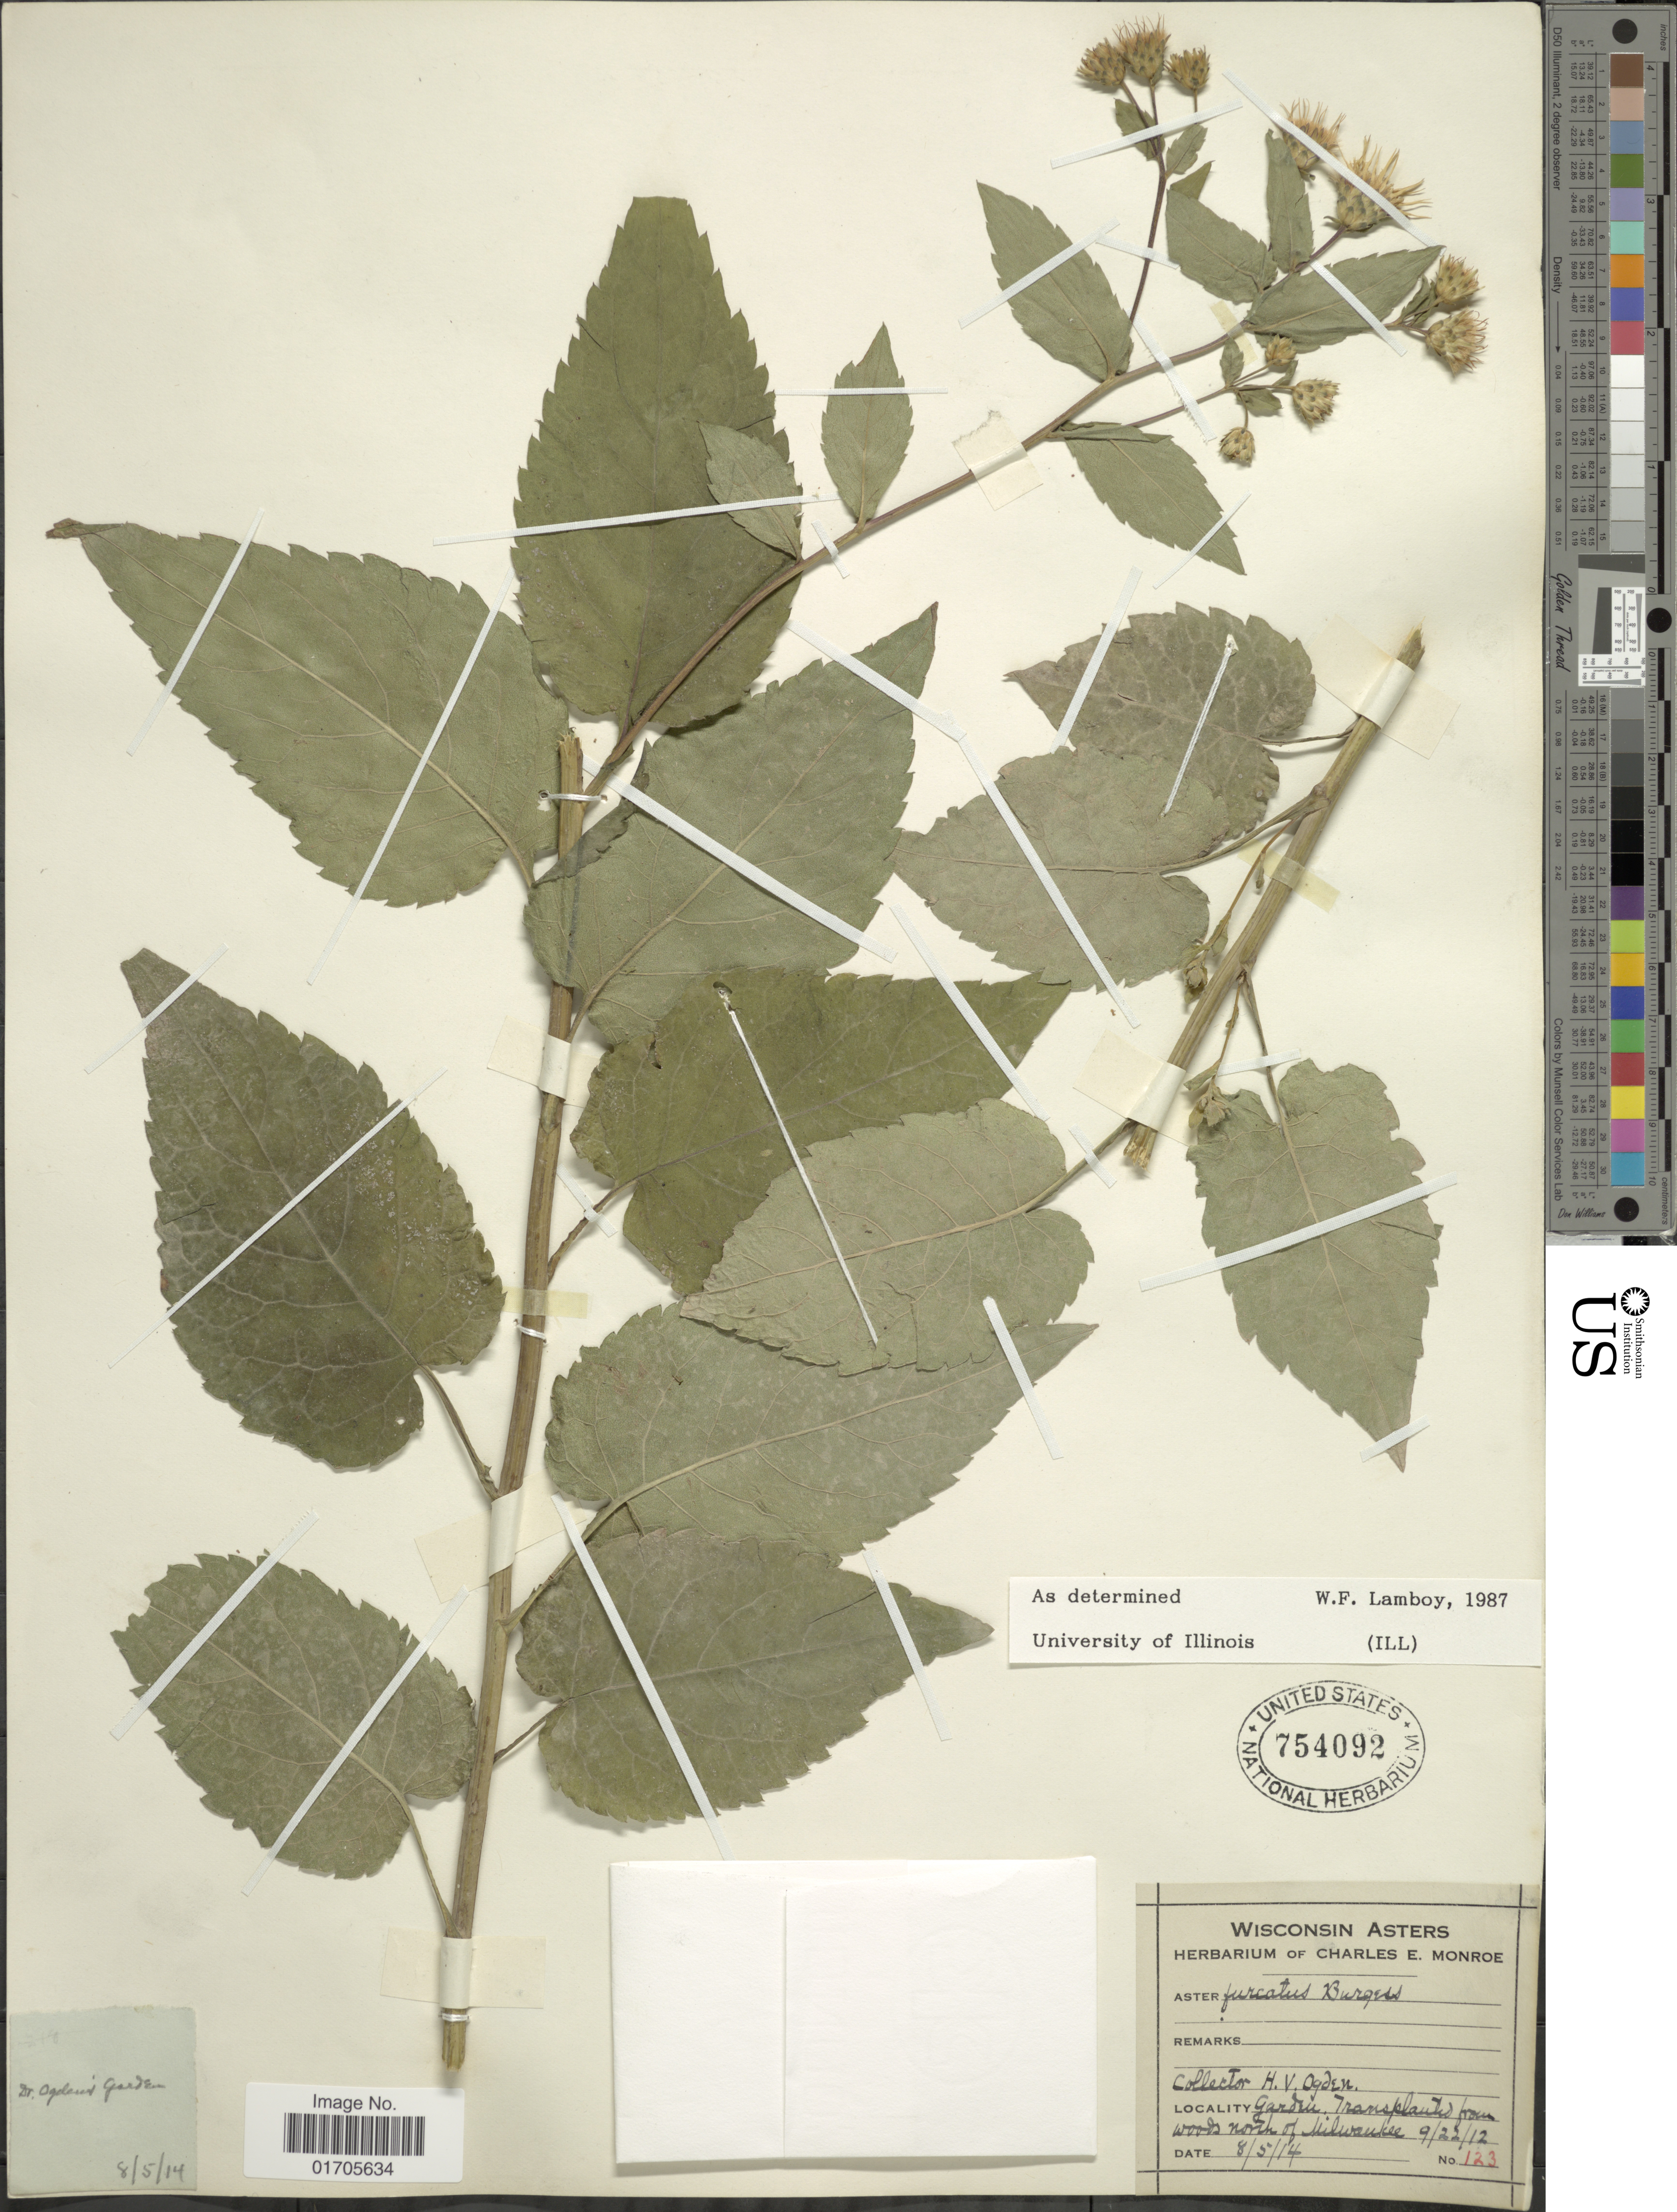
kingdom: Plantae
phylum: Tracheophyta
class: Magnoliopsida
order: Asterales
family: Asteraceae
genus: Eurybia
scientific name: Eurybia furcata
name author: G.L. Nesom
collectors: H. Ogden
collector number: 123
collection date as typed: Transcribed d/m/y: 5/8/14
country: United States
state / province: Wisconsin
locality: Garden, Transplants from woods north of Milwaukee.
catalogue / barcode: US 754092